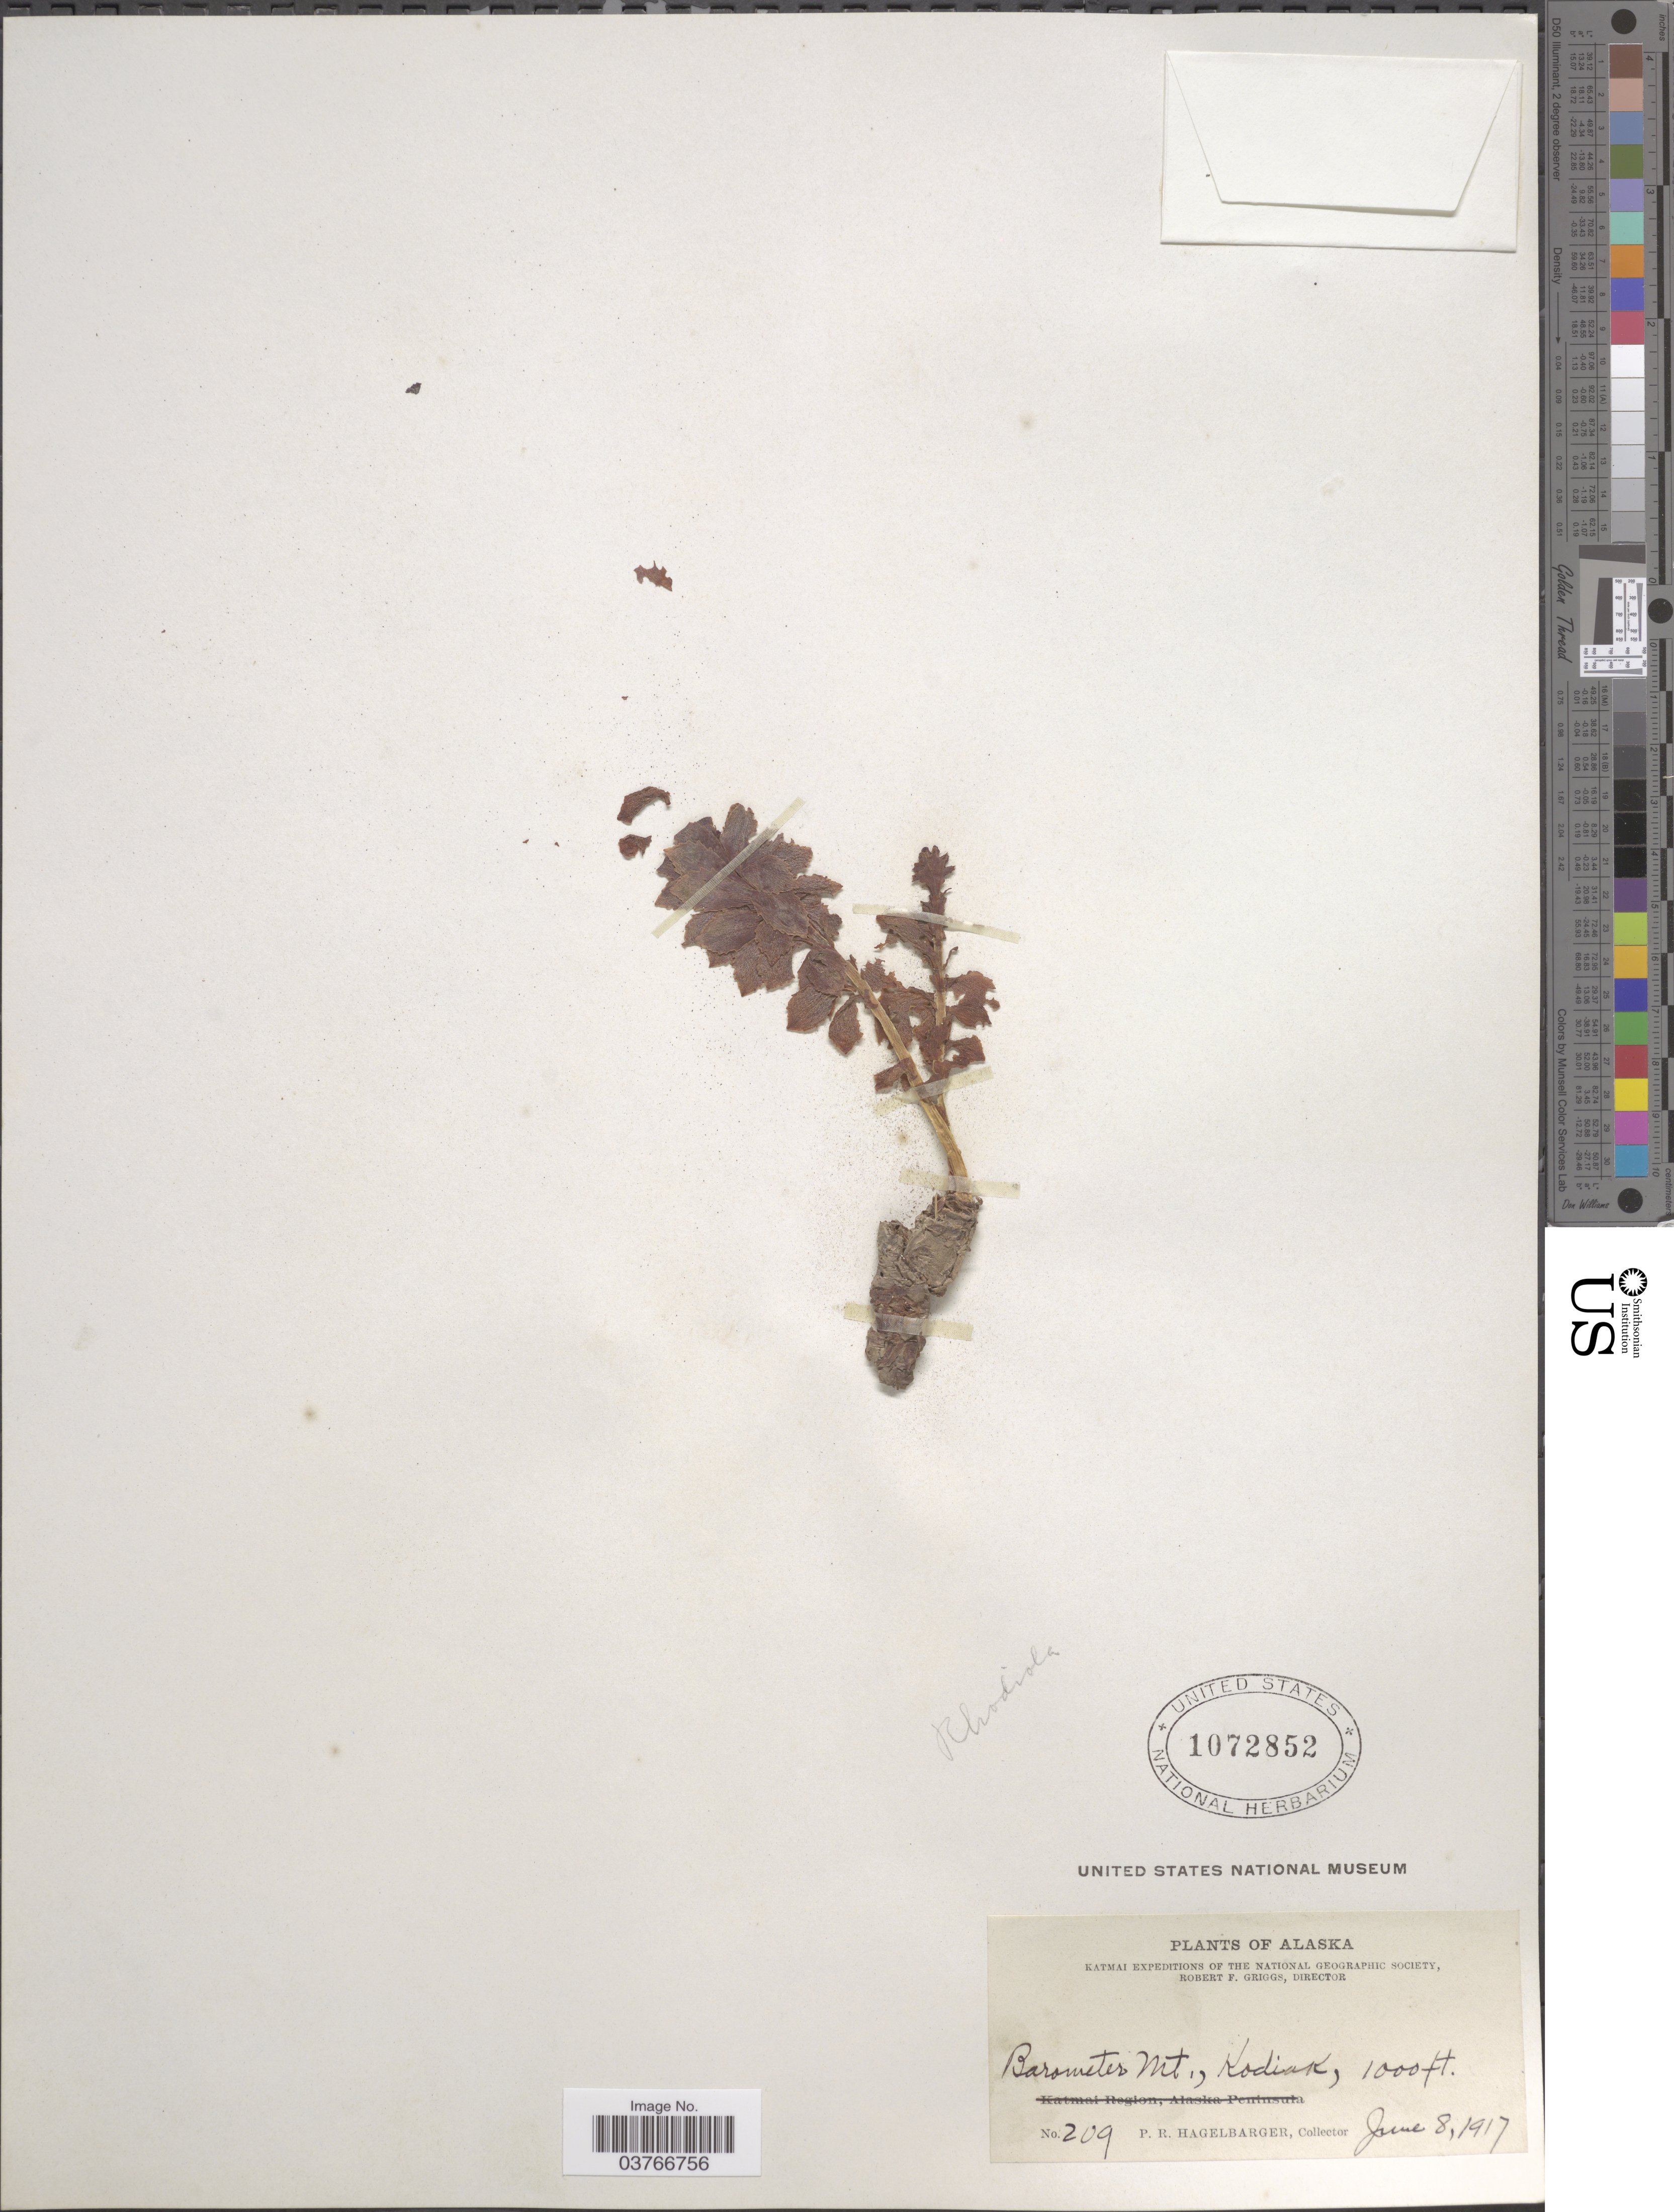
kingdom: Plantae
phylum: Tracheophyta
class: Magnoliopsida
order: Saxifragales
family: Crassulaceae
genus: Sedum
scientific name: Sedum sp.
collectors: P. Hagelbarger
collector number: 209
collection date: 1917-06-08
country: United States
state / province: Alaska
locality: Barometer Mt., Kodiak.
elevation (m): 305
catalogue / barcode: US 1072852